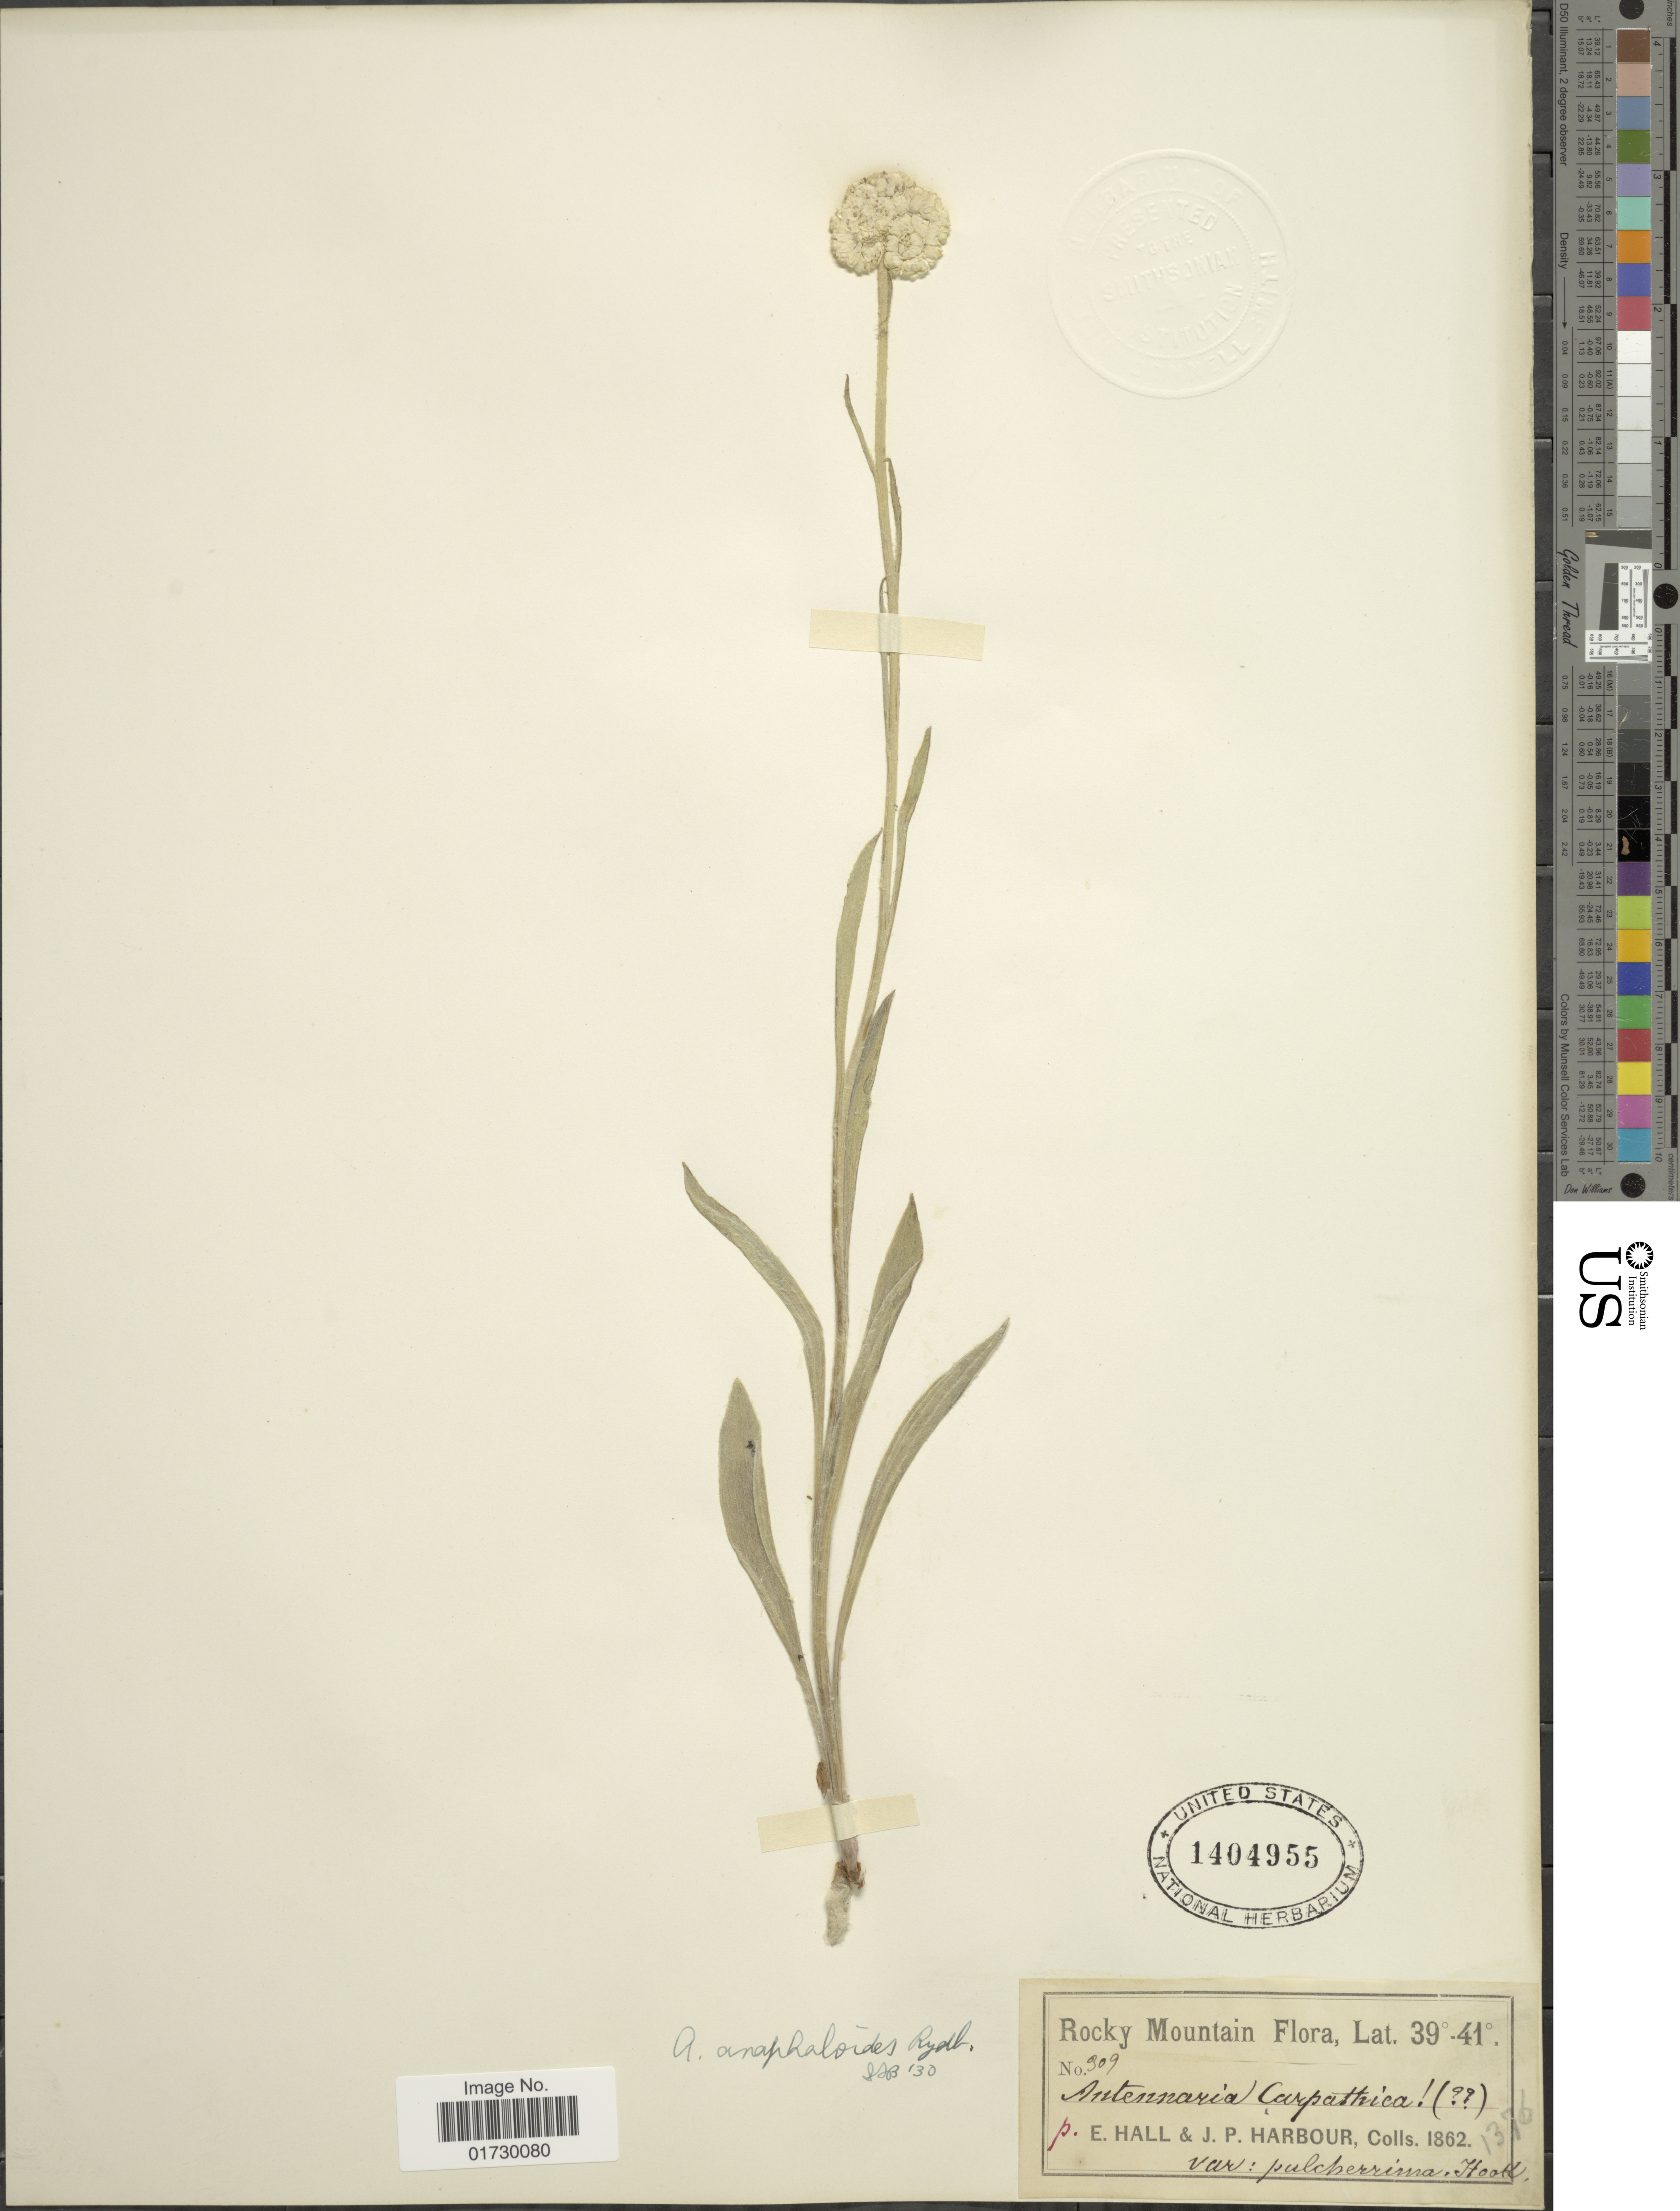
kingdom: Plantae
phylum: Tracheophyta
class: Magnoliopsida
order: Asterales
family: Asteraceae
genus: Antennaria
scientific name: Antennaria anaphaloides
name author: Rydb.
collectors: E. Hall & J. Harbour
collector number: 309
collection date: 1862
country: United States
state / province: Colorado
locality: Rocky Mtns.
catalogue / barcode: US 1404955